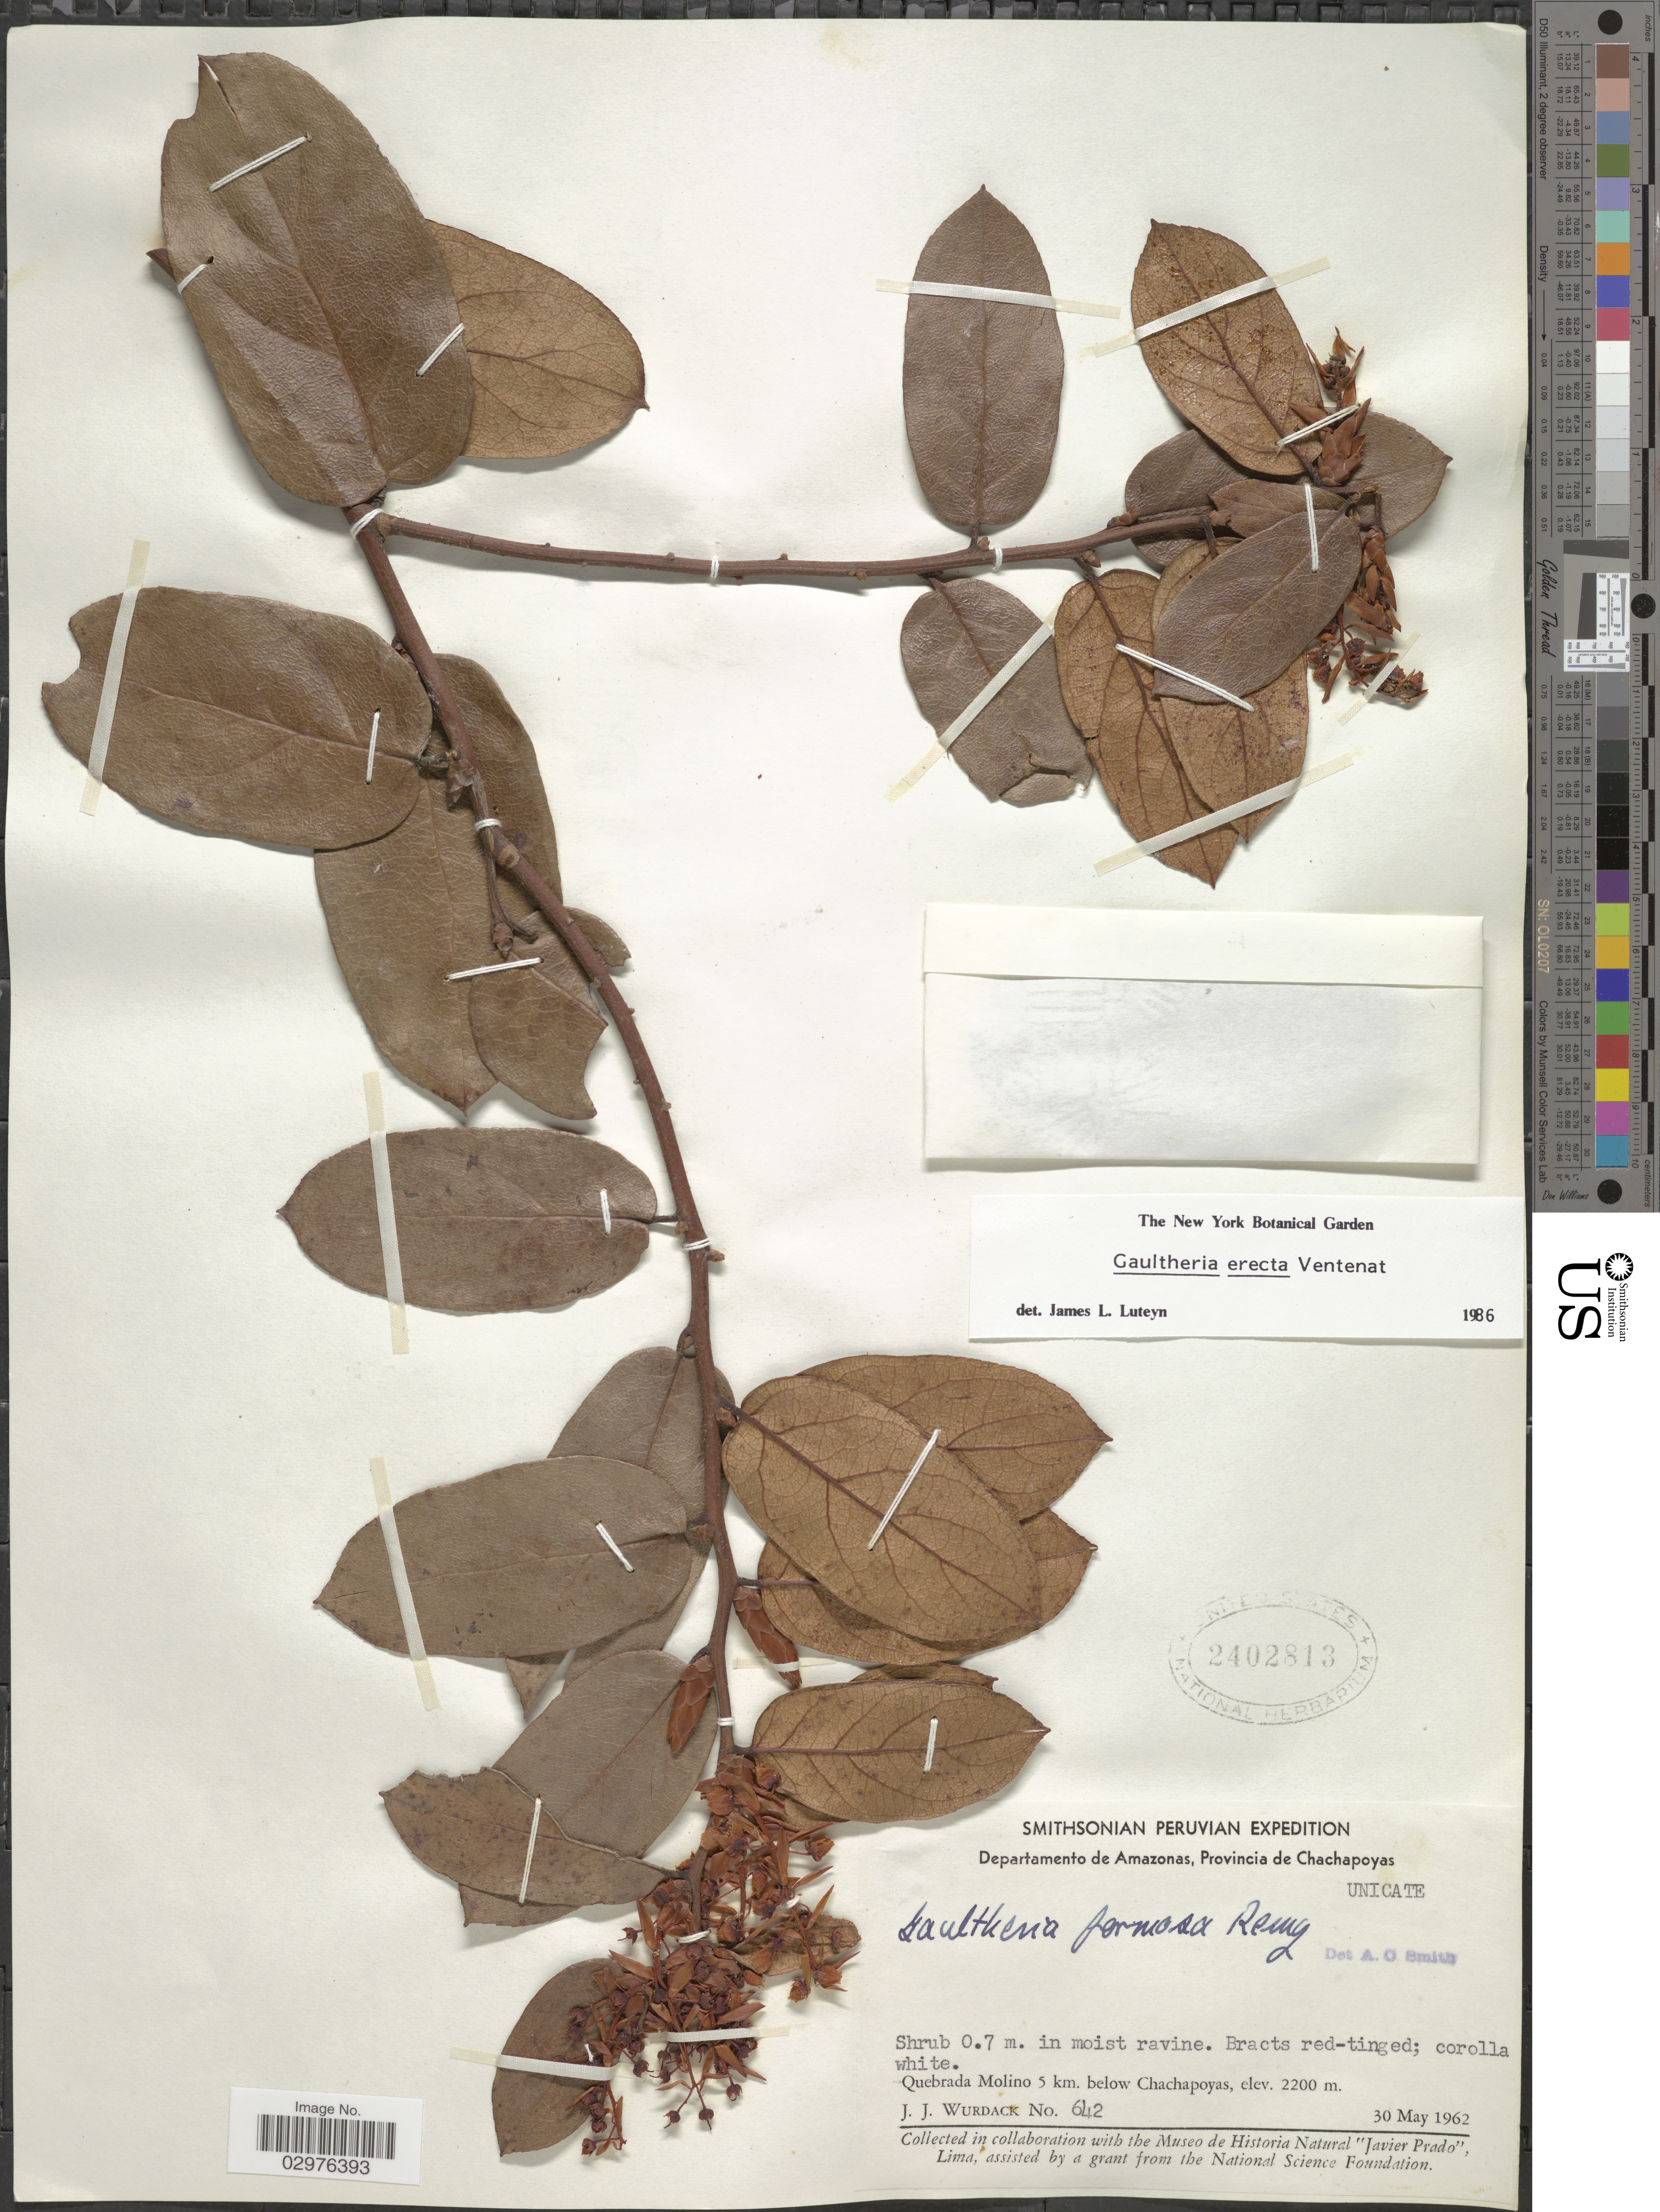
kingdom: Plantae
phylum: Tracheophyta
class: Magnoliopsida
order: Ericales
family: Ericaceae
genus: Gaultheria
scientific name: Gaultheria erecta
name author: Vent.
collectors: J. J. Wurdack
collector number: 642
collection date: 1962-05-30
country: Peru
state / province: Amazonas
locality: Departamento de Amazonas, Provincia de Chachapoyas. Quebrada Molino 5 km. below Chachapoyas.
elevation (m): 2200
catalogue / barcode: US 2402813